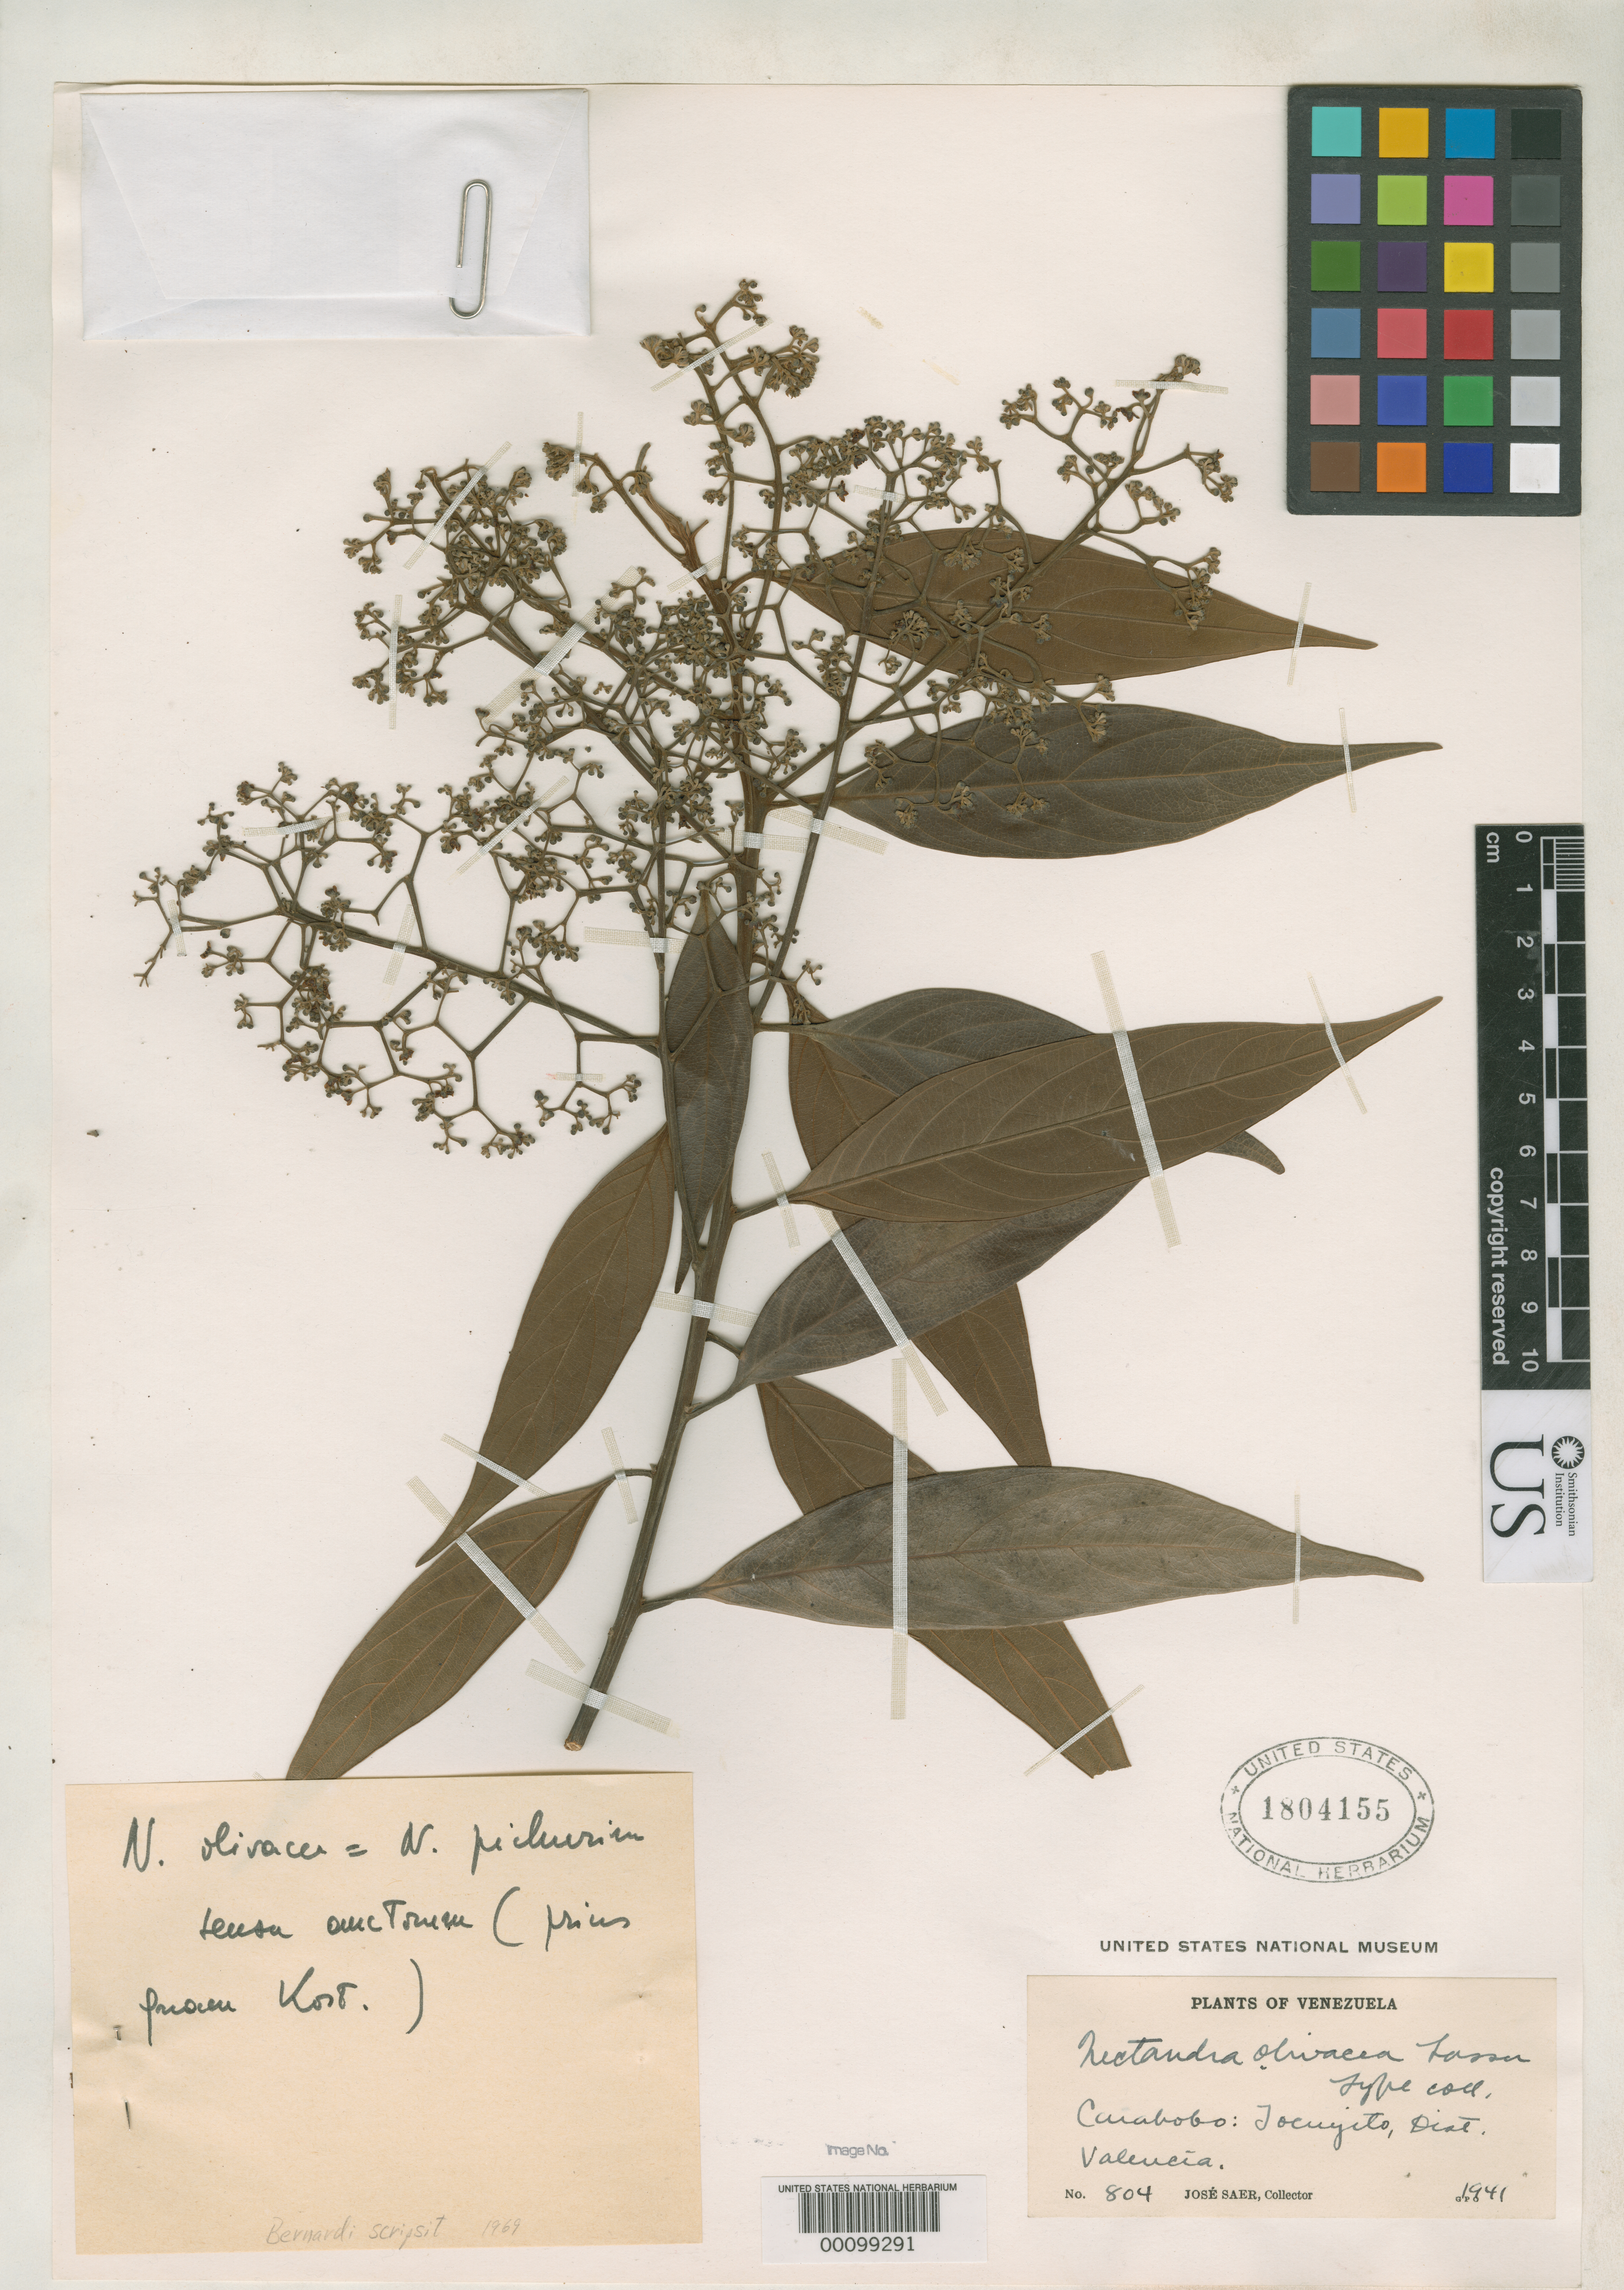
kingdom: Plantae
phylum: Tracheophyta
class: Magnoliopsida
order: Laurales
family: Lauraceae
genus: Nectandra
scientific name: Nectandra olivacea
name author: Lasser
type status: Type Collection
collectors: J. Saer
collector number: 804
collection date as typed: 1941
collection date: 1941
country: Venezuela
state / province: Carabobo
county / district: Valencia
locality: Tocuijito.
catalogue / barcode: US 1804155